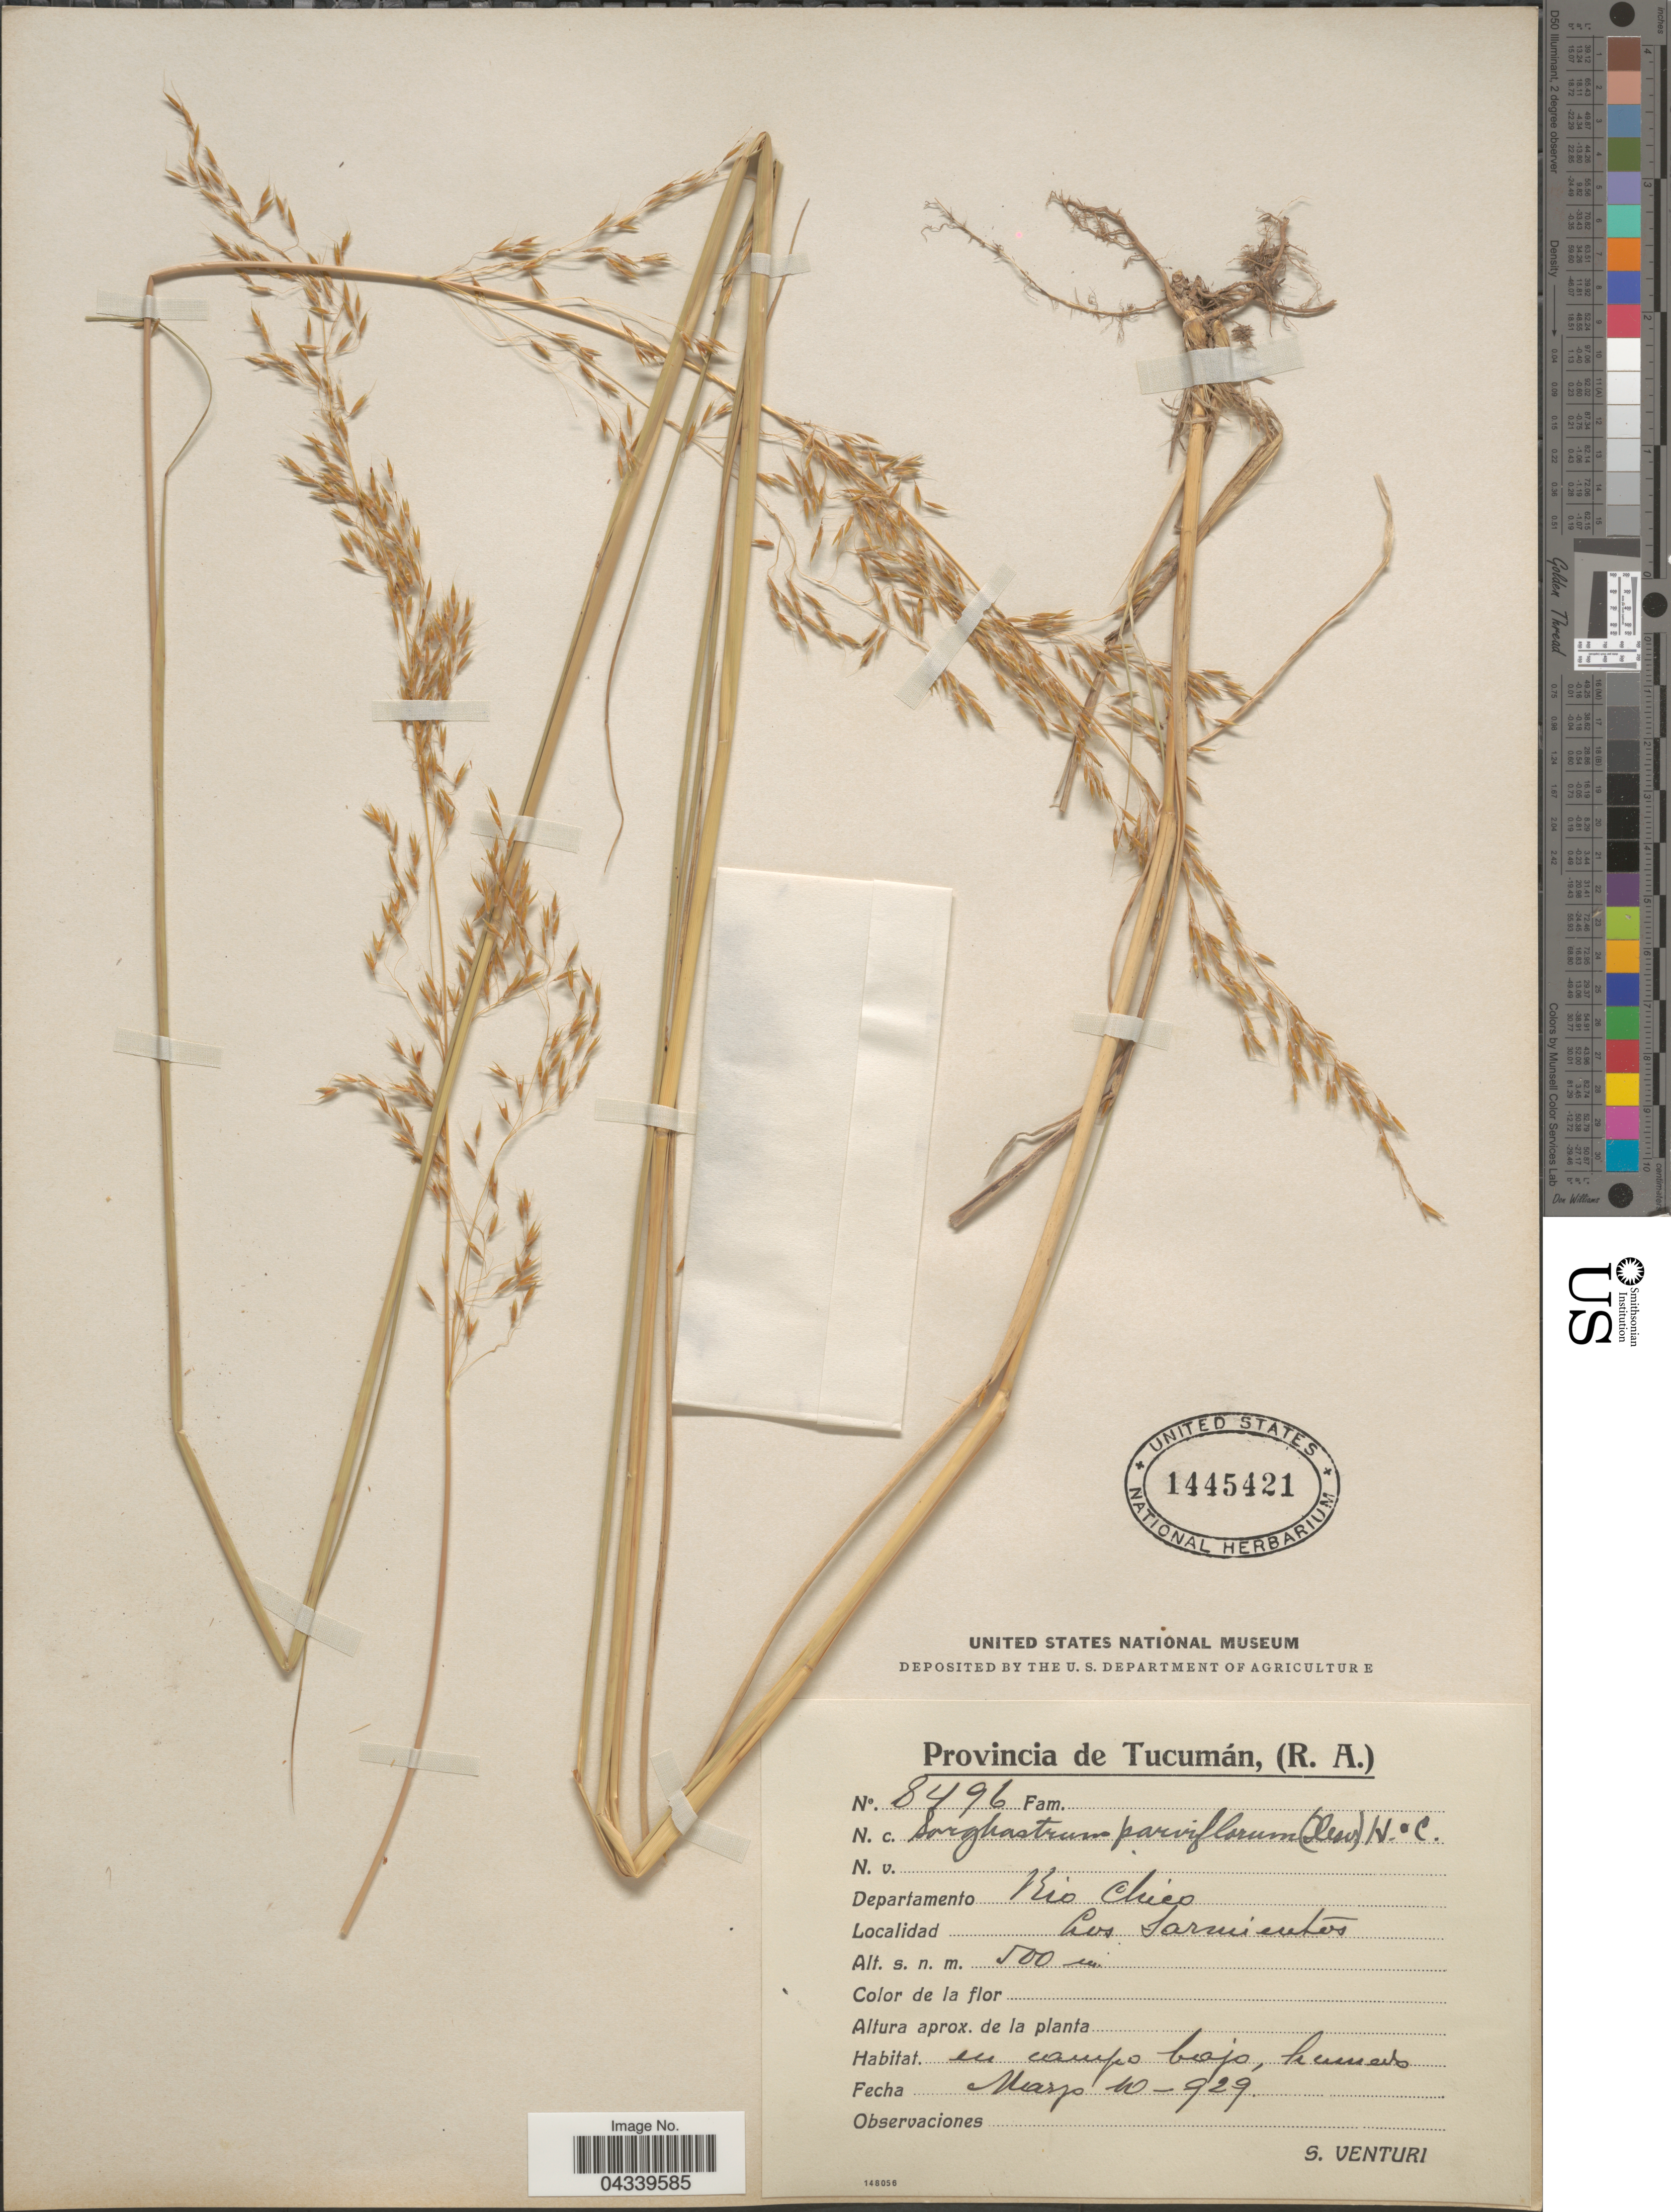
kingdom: Plantae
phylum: Tracheophyta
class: Liliopsida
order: Poales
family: Poaceae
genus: Sorghastrum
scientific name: Sorghastrum setosum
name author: (Griseb.) Hitchc.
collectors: S. Venturi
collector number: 8496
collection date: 1929-03-10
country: Argentina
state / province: Tucuman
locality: Departamento Rio Chico. Los Sarmientos.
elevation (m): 500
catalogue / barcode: US 1445421